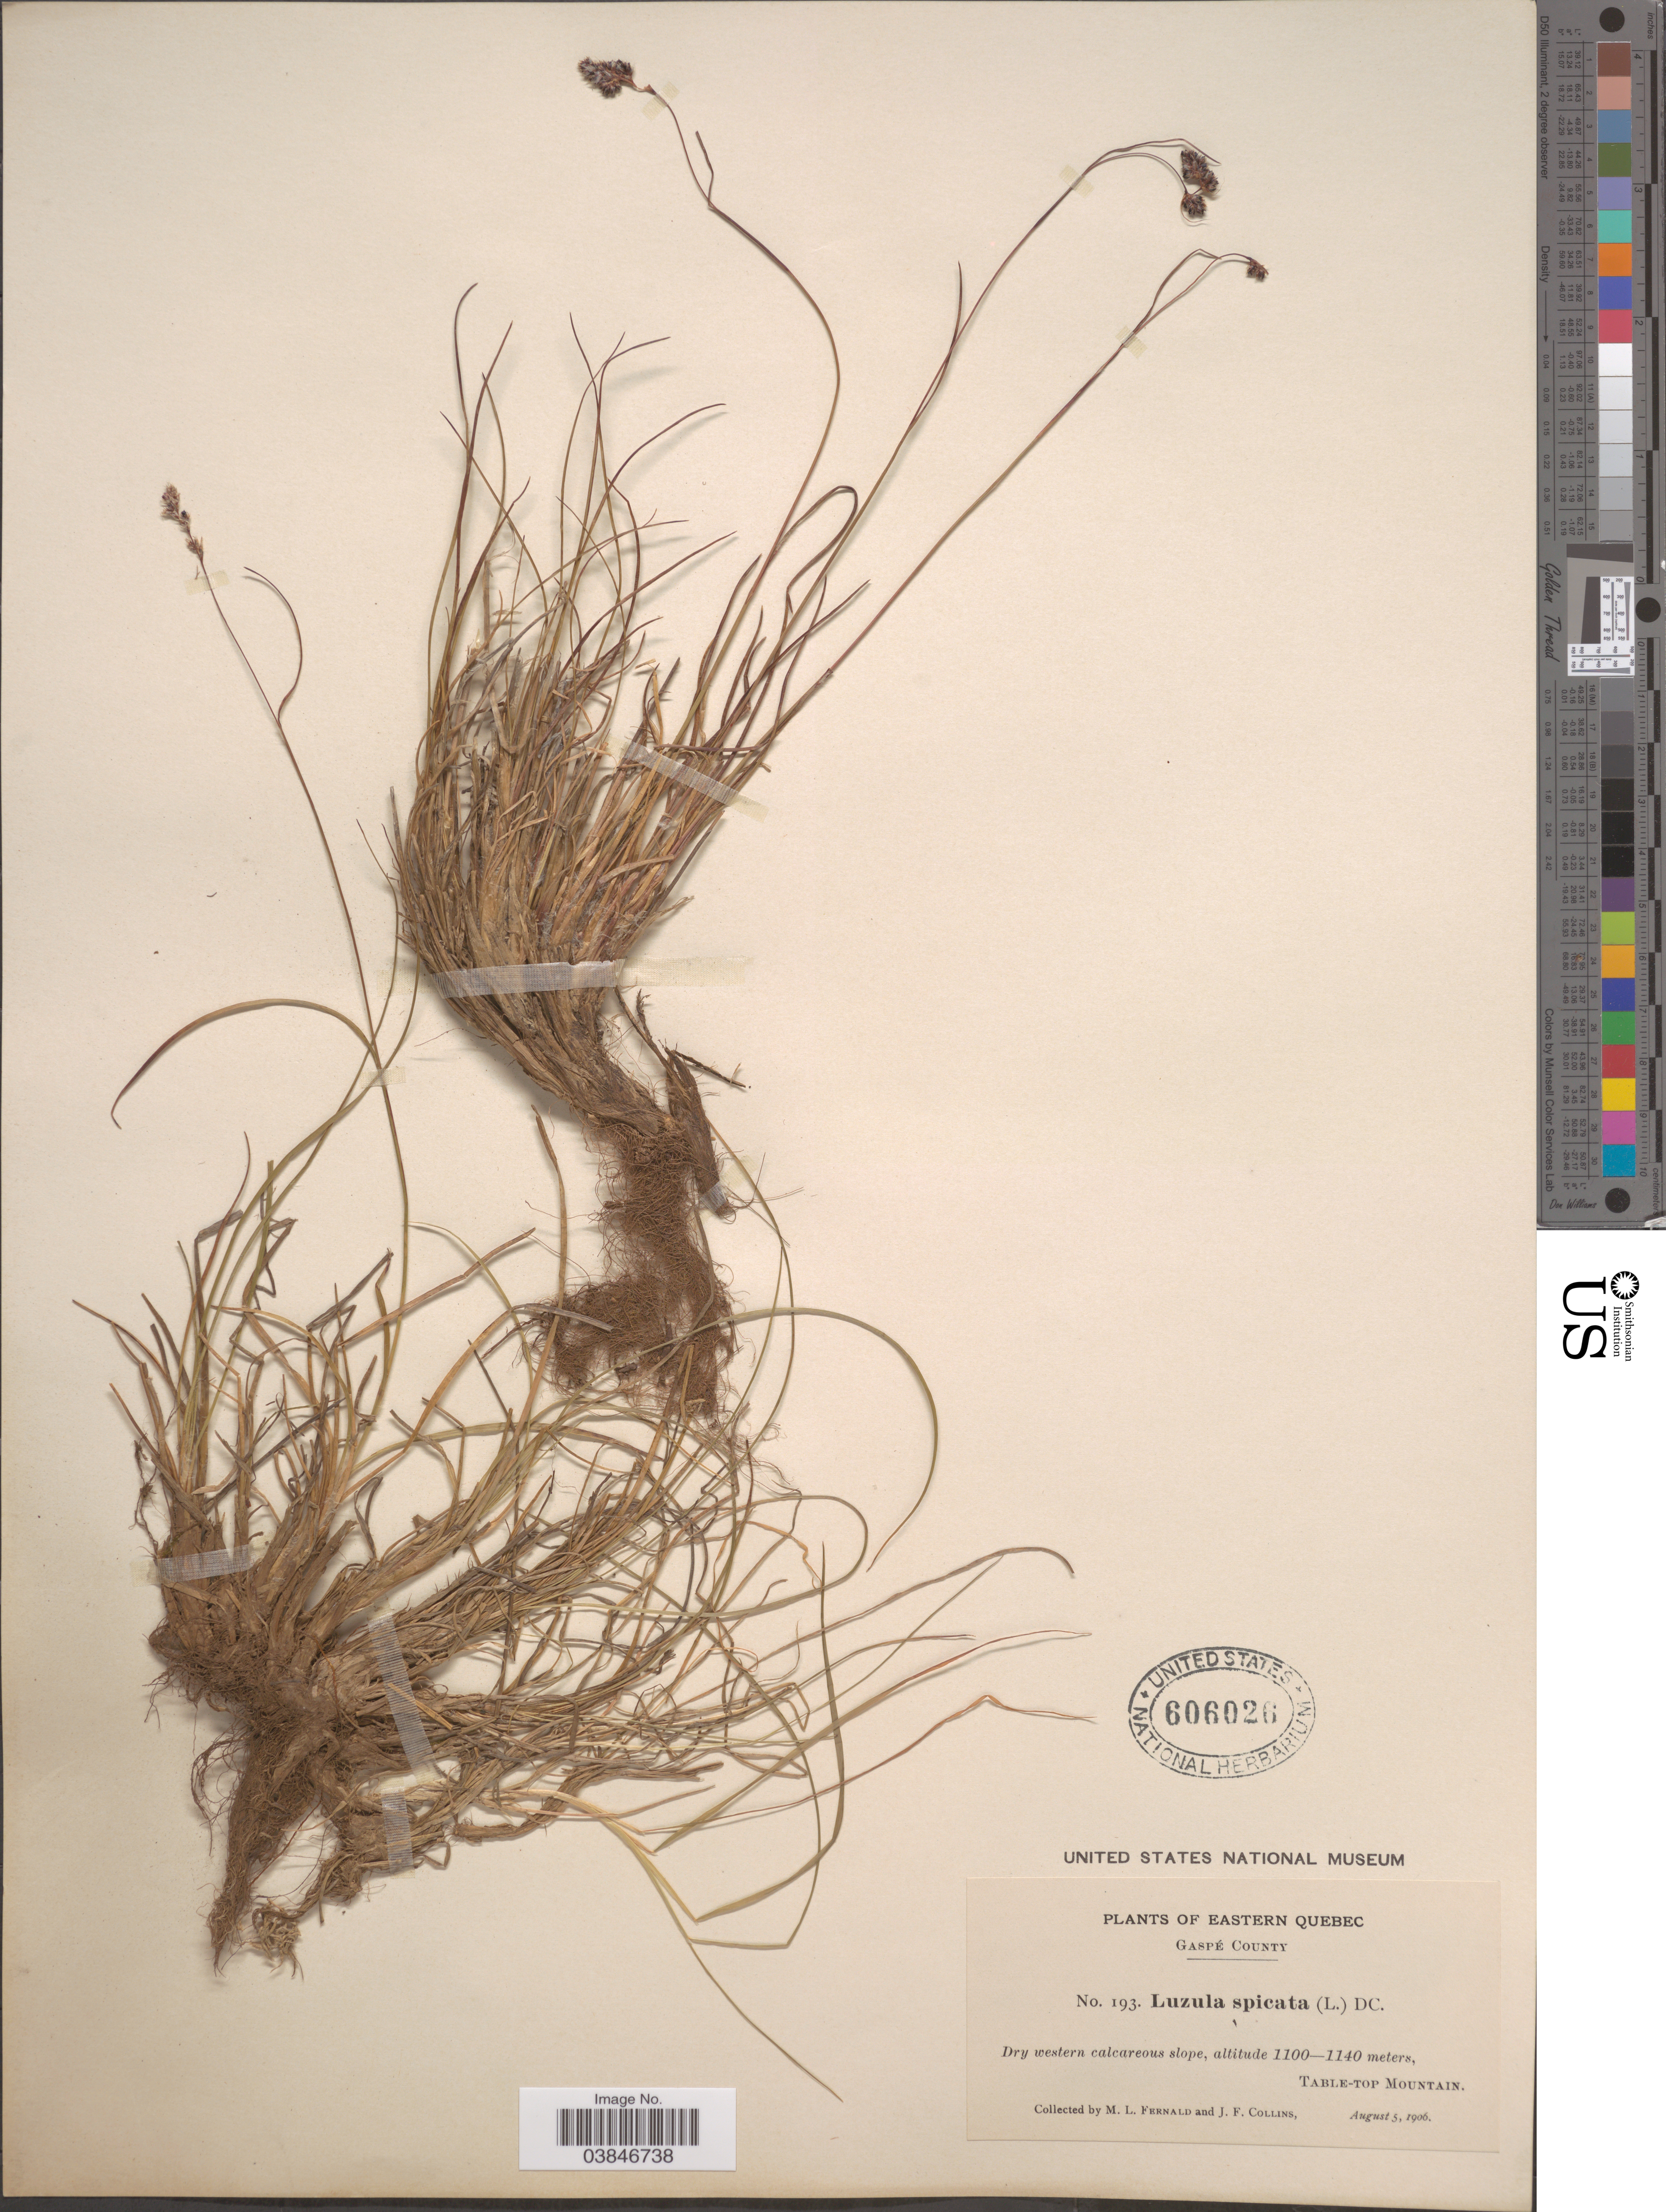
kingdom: Plantae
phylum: Tracheophyta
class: Liliopsida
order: Poales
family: Juncaceae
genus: Luzula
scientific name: Luzula spicata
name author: (L.) DC.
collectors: M. L. Fernald & J. Collins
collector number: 193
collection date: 1906-08-05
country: Canada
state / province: Quebec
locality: Eastern Quebec. Gaspé County. Dry western calcareous slopes, Table-Top Mountain.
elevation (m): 1100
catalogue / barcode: US 606026